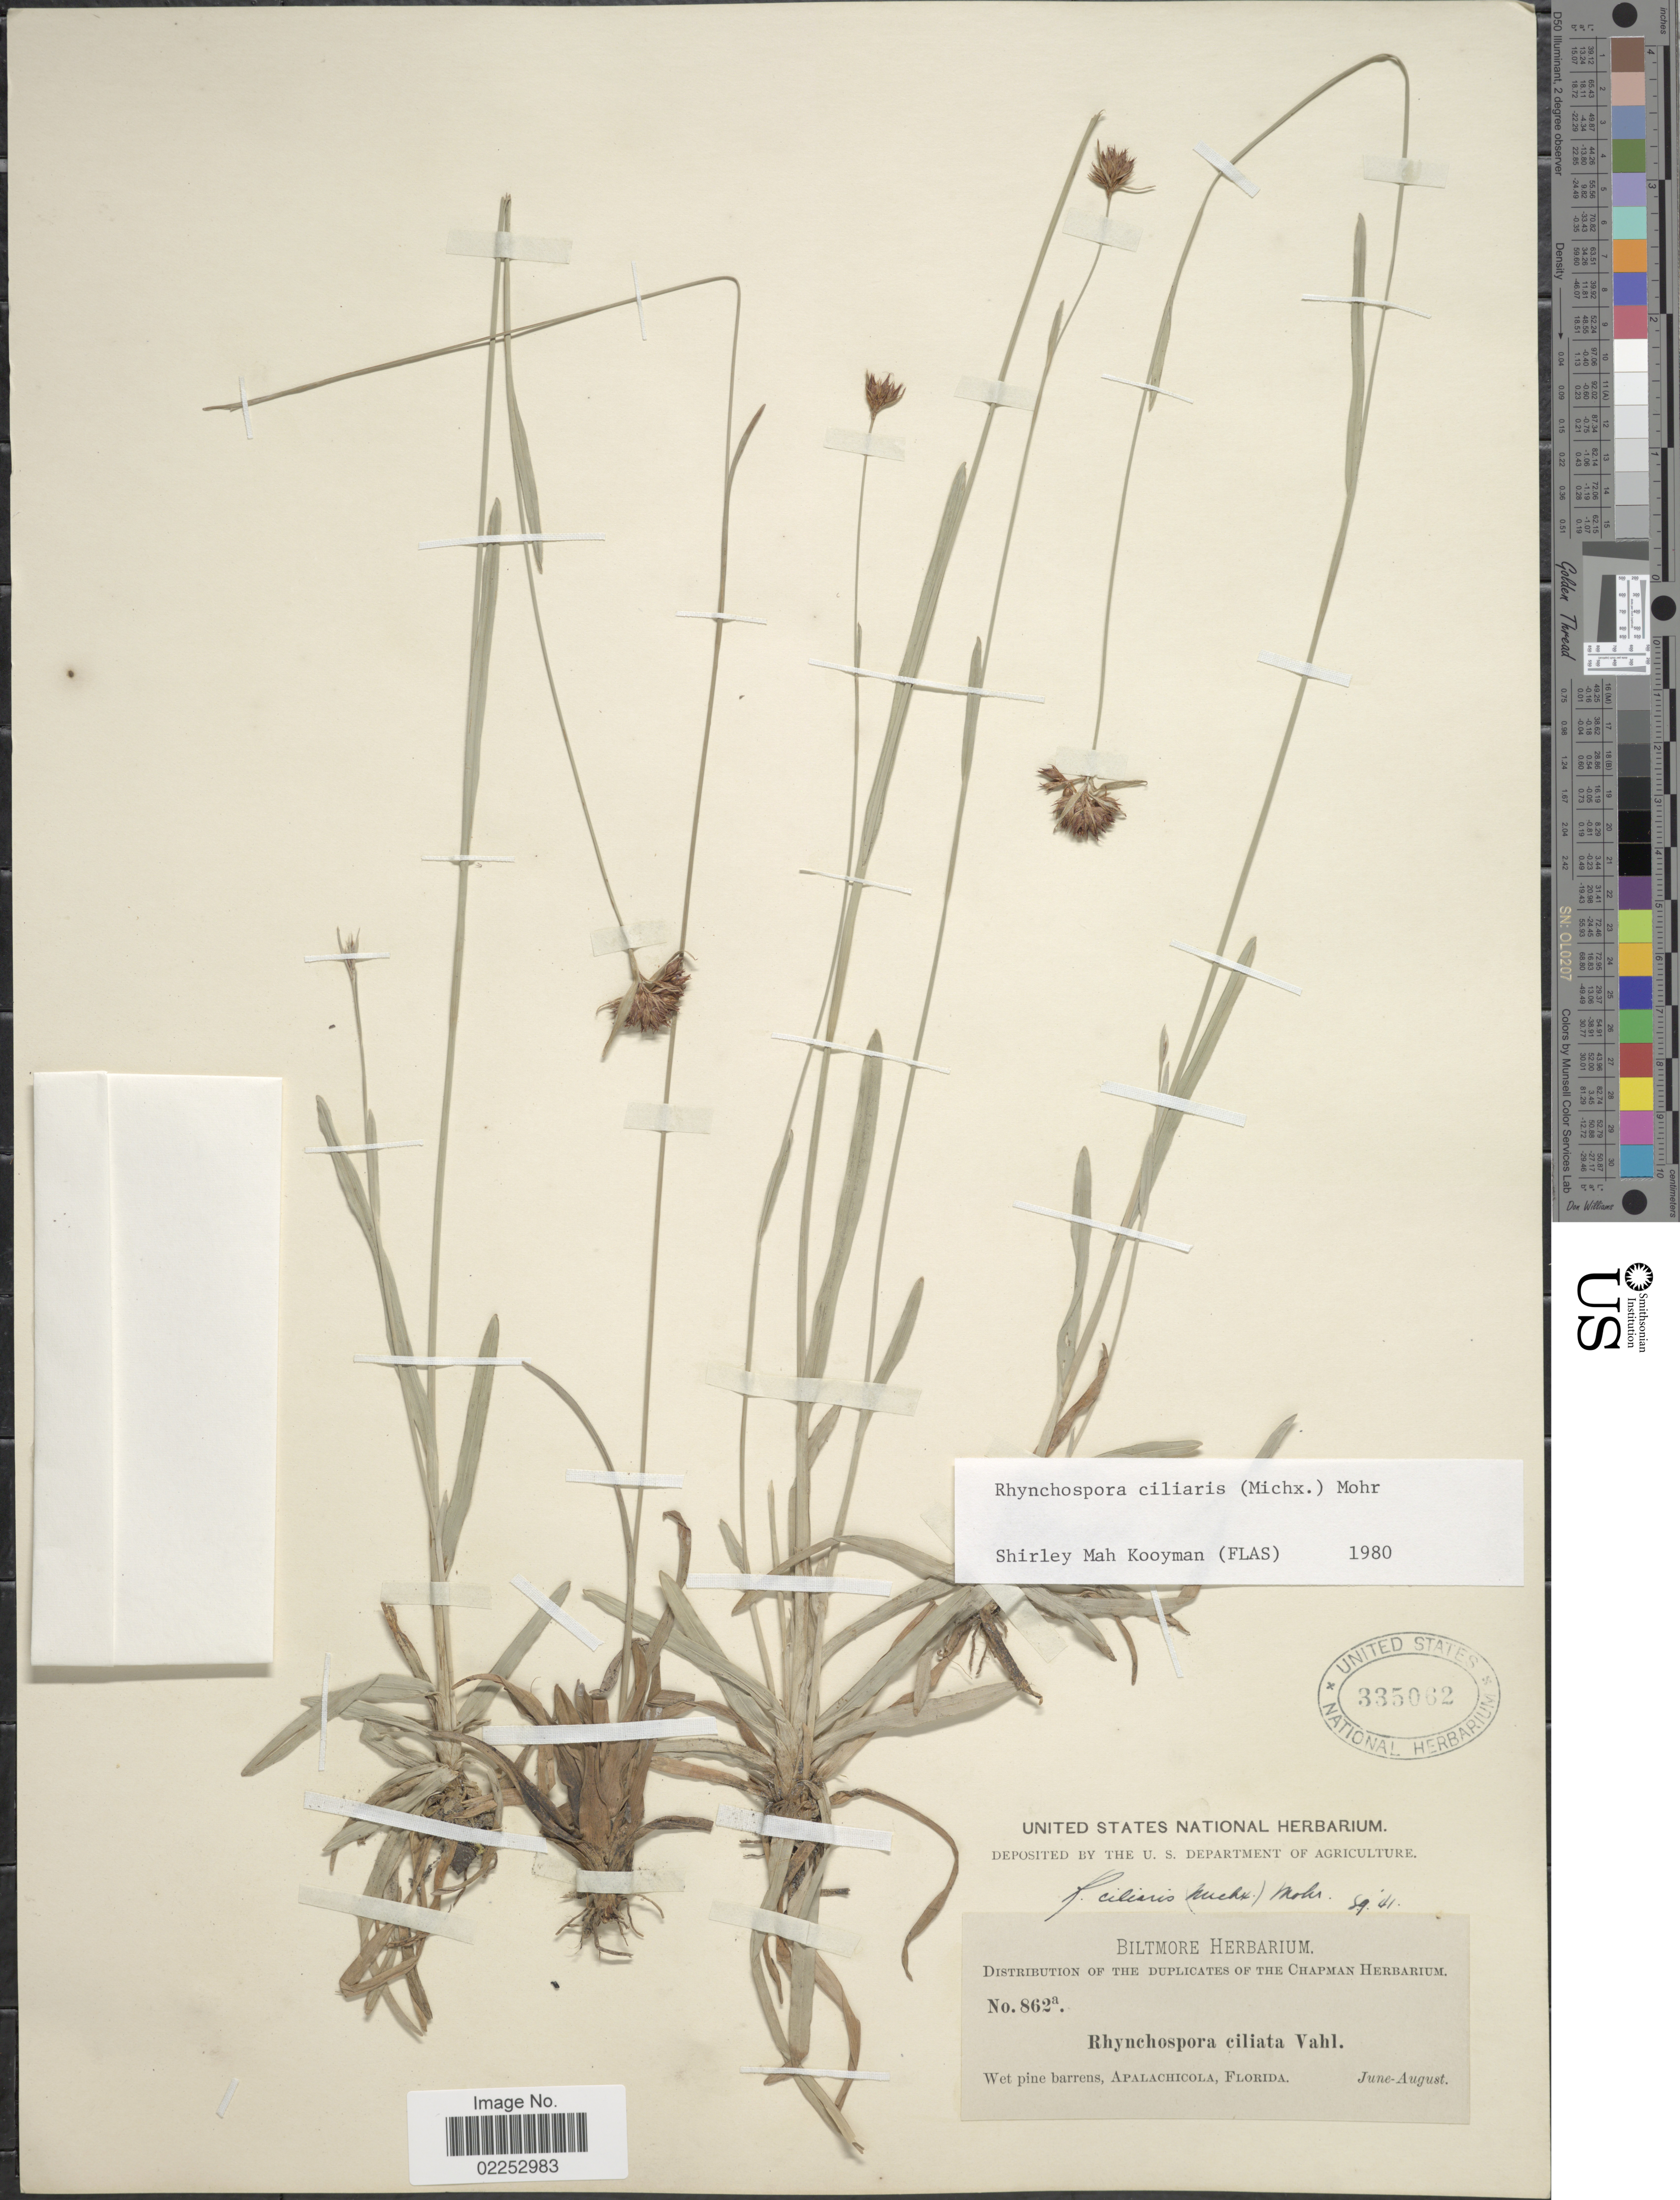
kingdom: Plantae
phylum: Tracheophyta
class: Liliopsida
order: Poales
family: Cyperaceae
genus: Rhynchospora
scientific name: Rhynchospora ciliaris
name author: (Michx.) C. Mohr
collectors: ex herb. Biltmore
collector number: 862a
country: United States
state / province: Florida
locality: Apalachicola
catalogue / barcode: US 335062